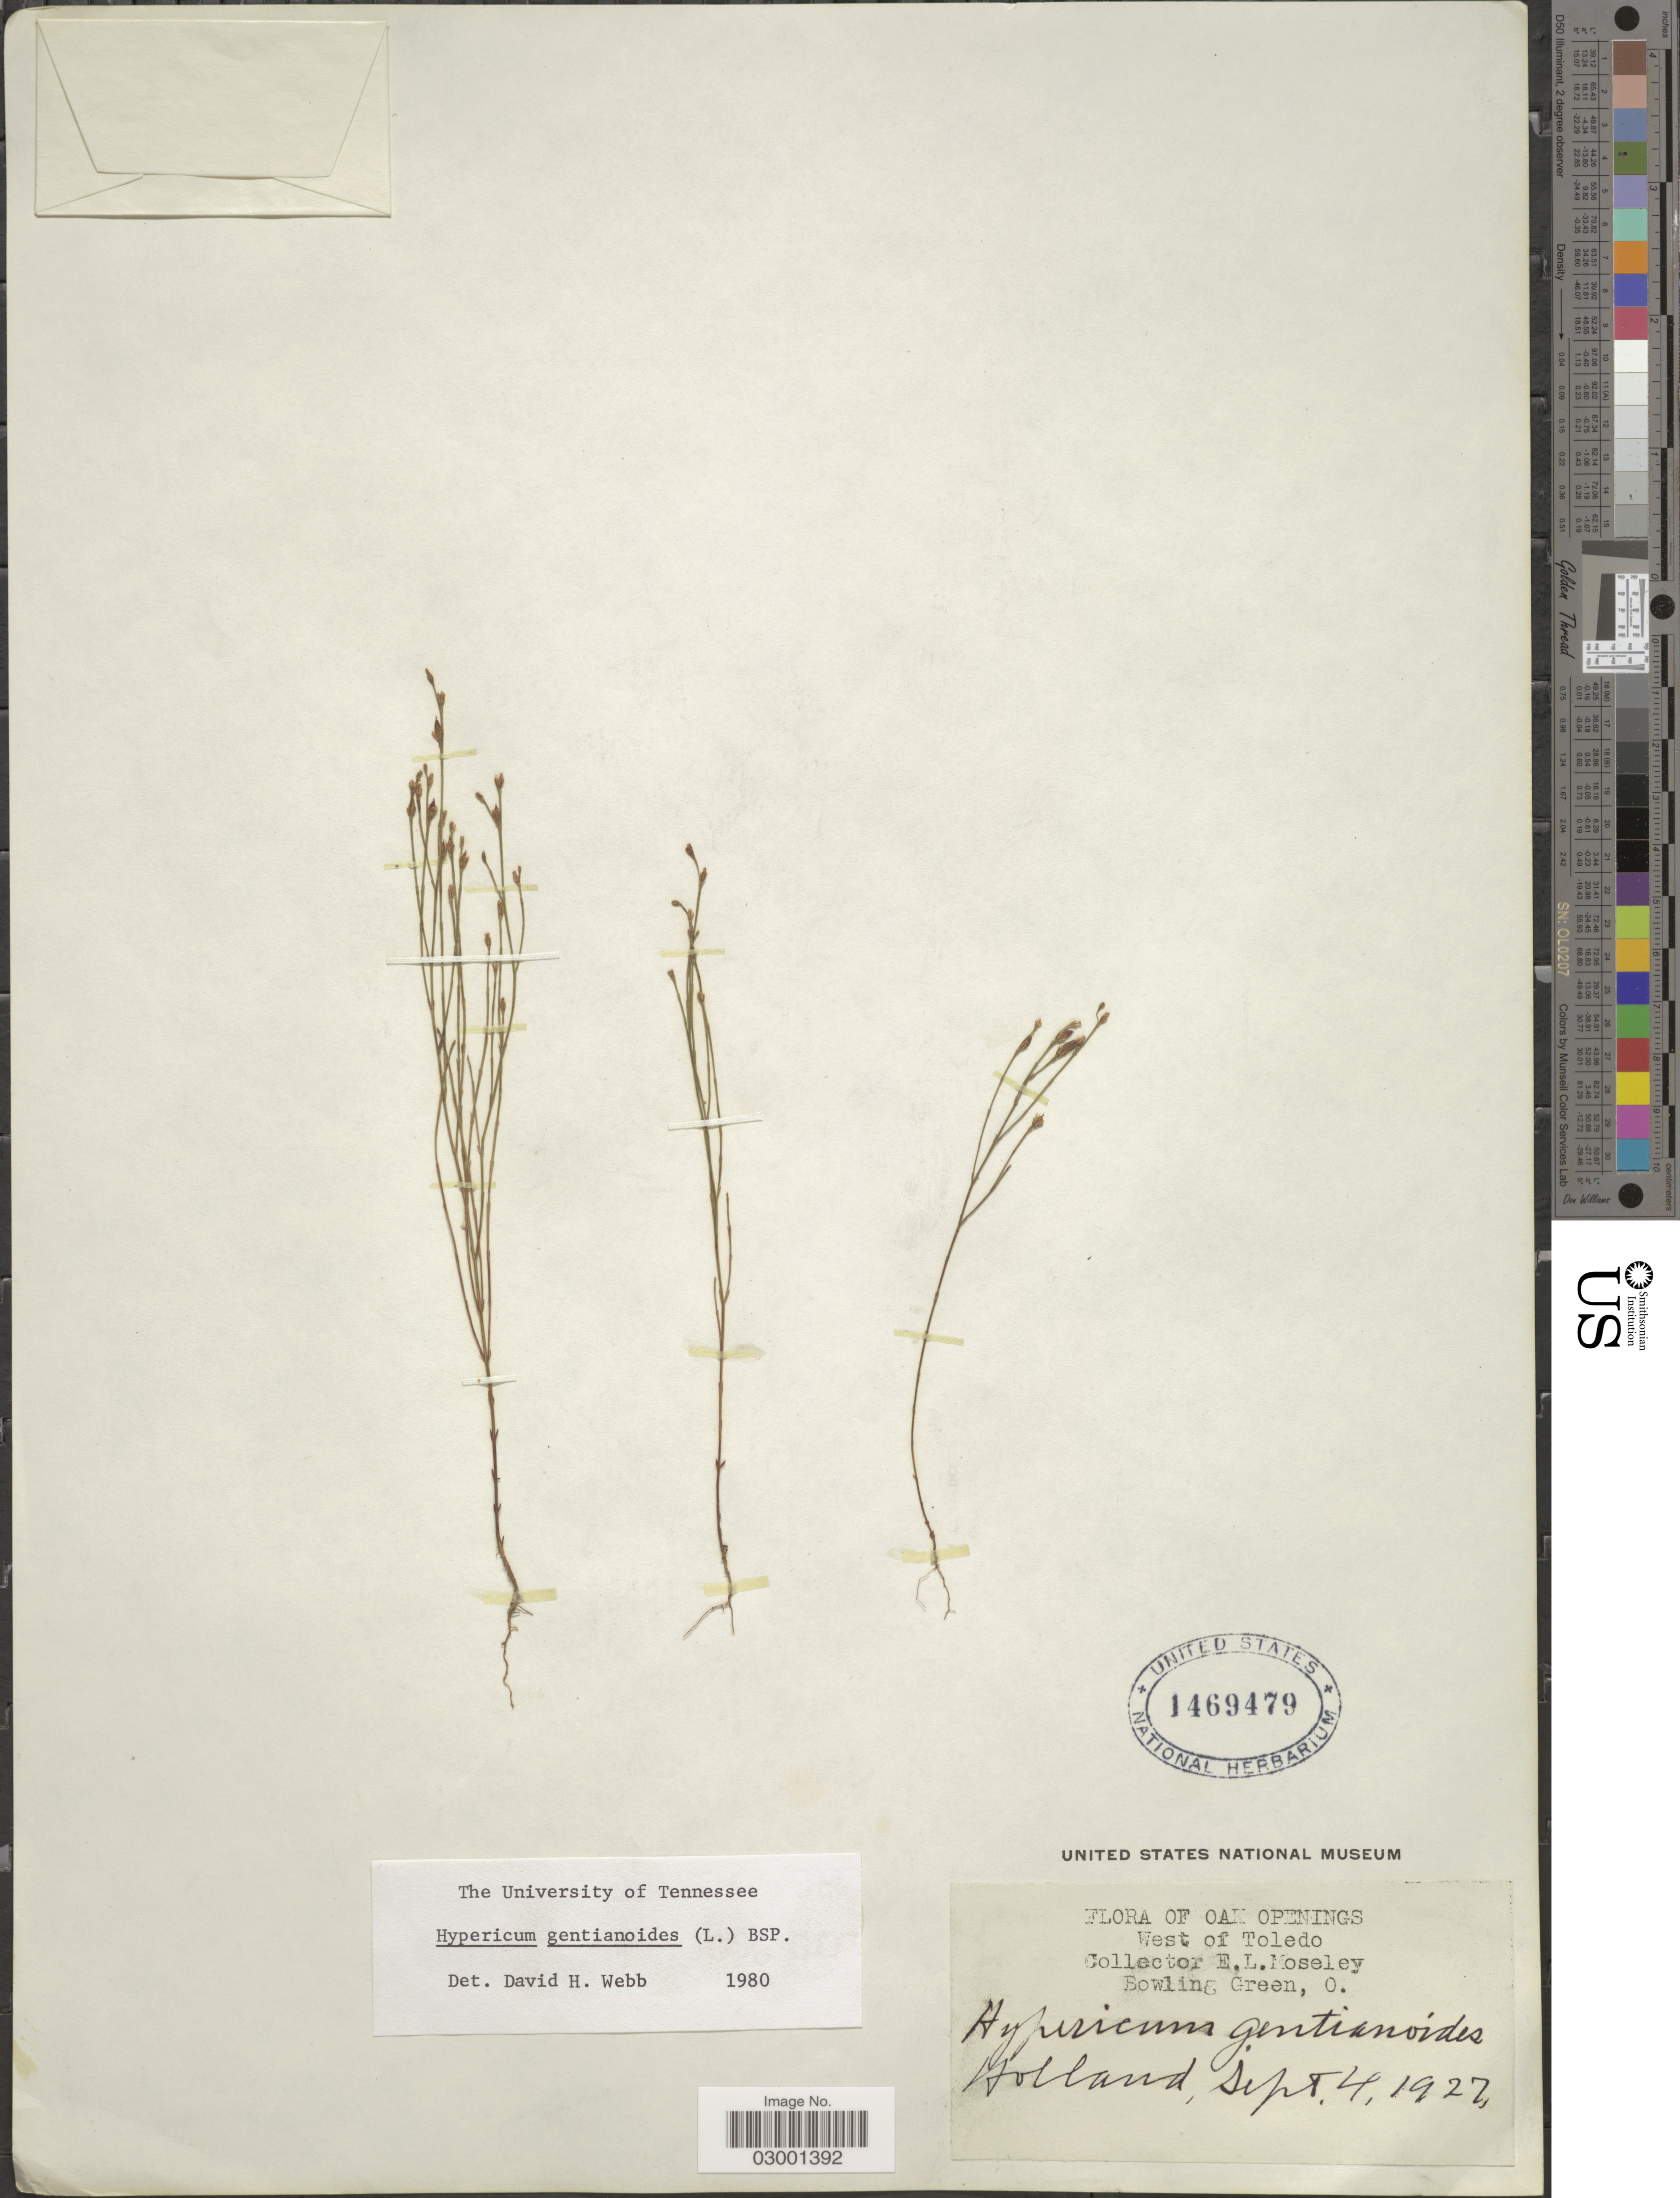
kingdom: Plantae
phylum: Tracheophyta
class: Magnoliopsida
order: Malpighiales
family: Hypericaceae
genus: Hypericum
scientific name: Hypericum gentianoides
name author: (L.) Britton, Stearns & Poggenb.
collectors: E. Moseley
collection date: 1927-09-04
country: United States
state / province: Ohio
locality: Oak Openings. West of Toledo. Holland.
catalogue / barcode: US 1469479